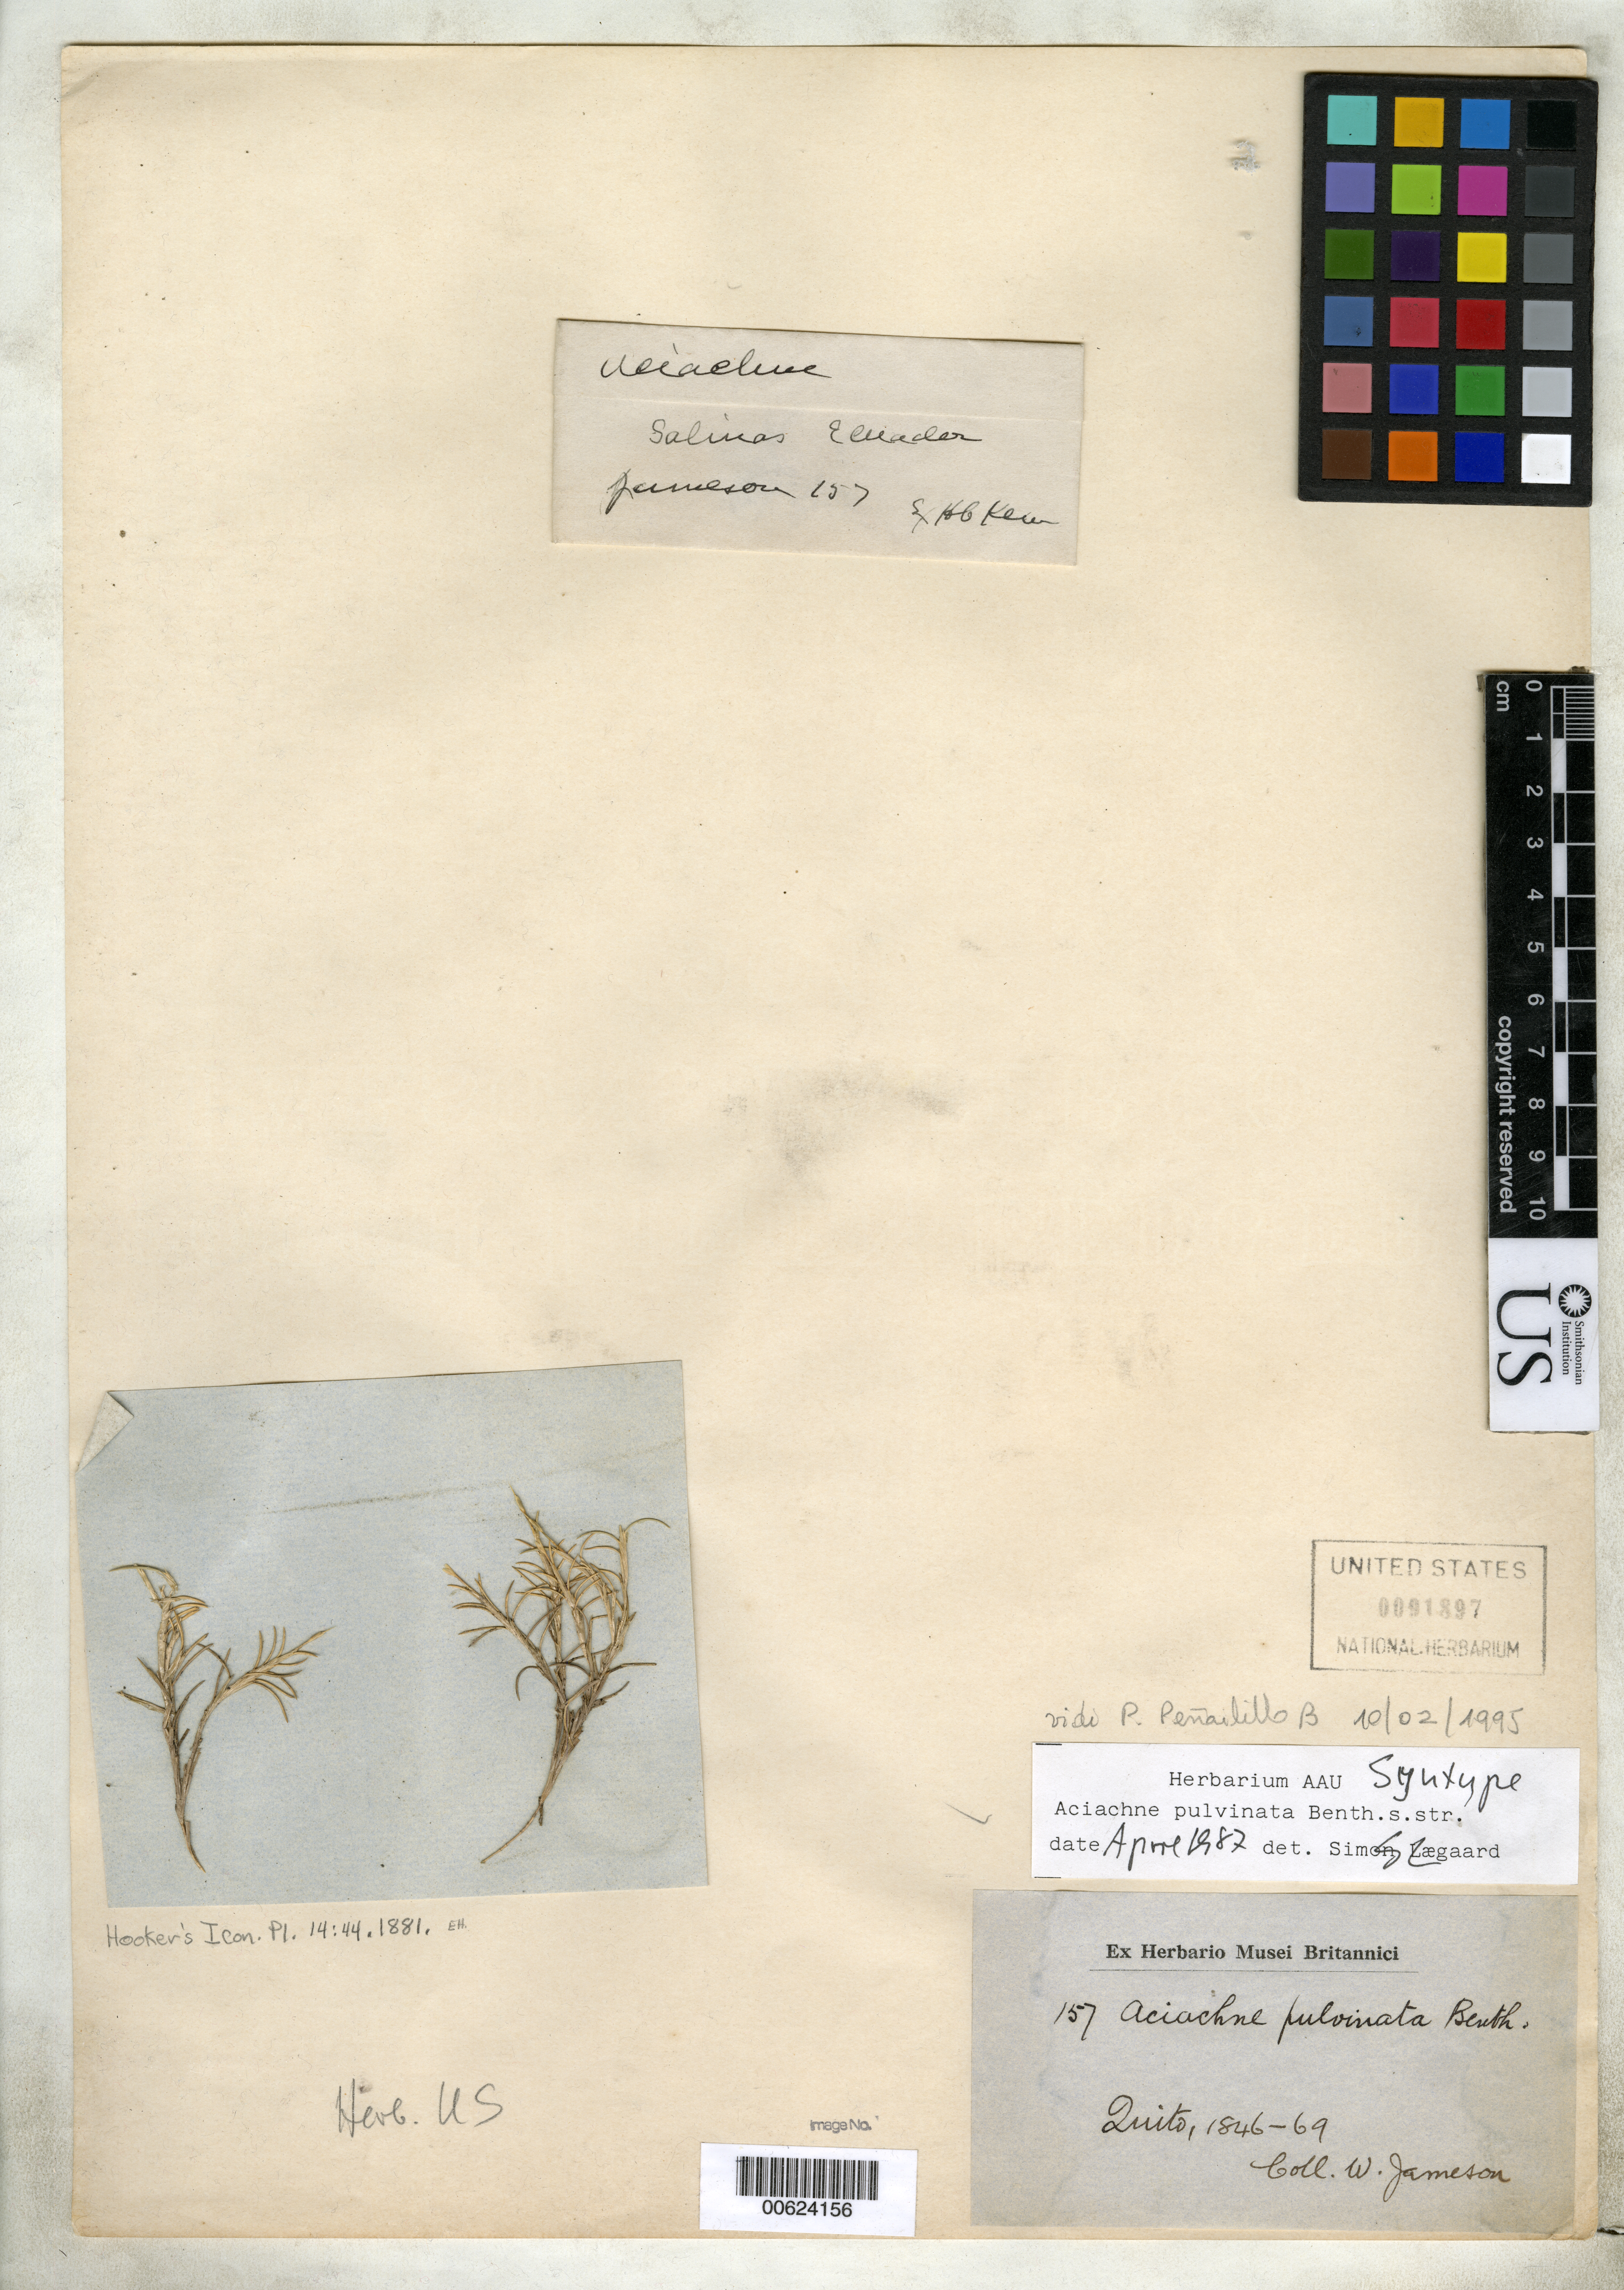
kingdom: Plantae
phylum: Tracheophyta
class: Liliopsida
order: Poales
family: Poaceae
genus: Aciachne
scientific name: Aciachne pulvinata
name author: Benth.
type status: Isolectotype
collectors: W. Jameson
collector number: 157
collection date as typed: May 1844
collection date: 1844-05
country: Ecuador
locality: Near Salinas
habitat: Marshy ground forming dense mass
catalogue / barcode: US 91897